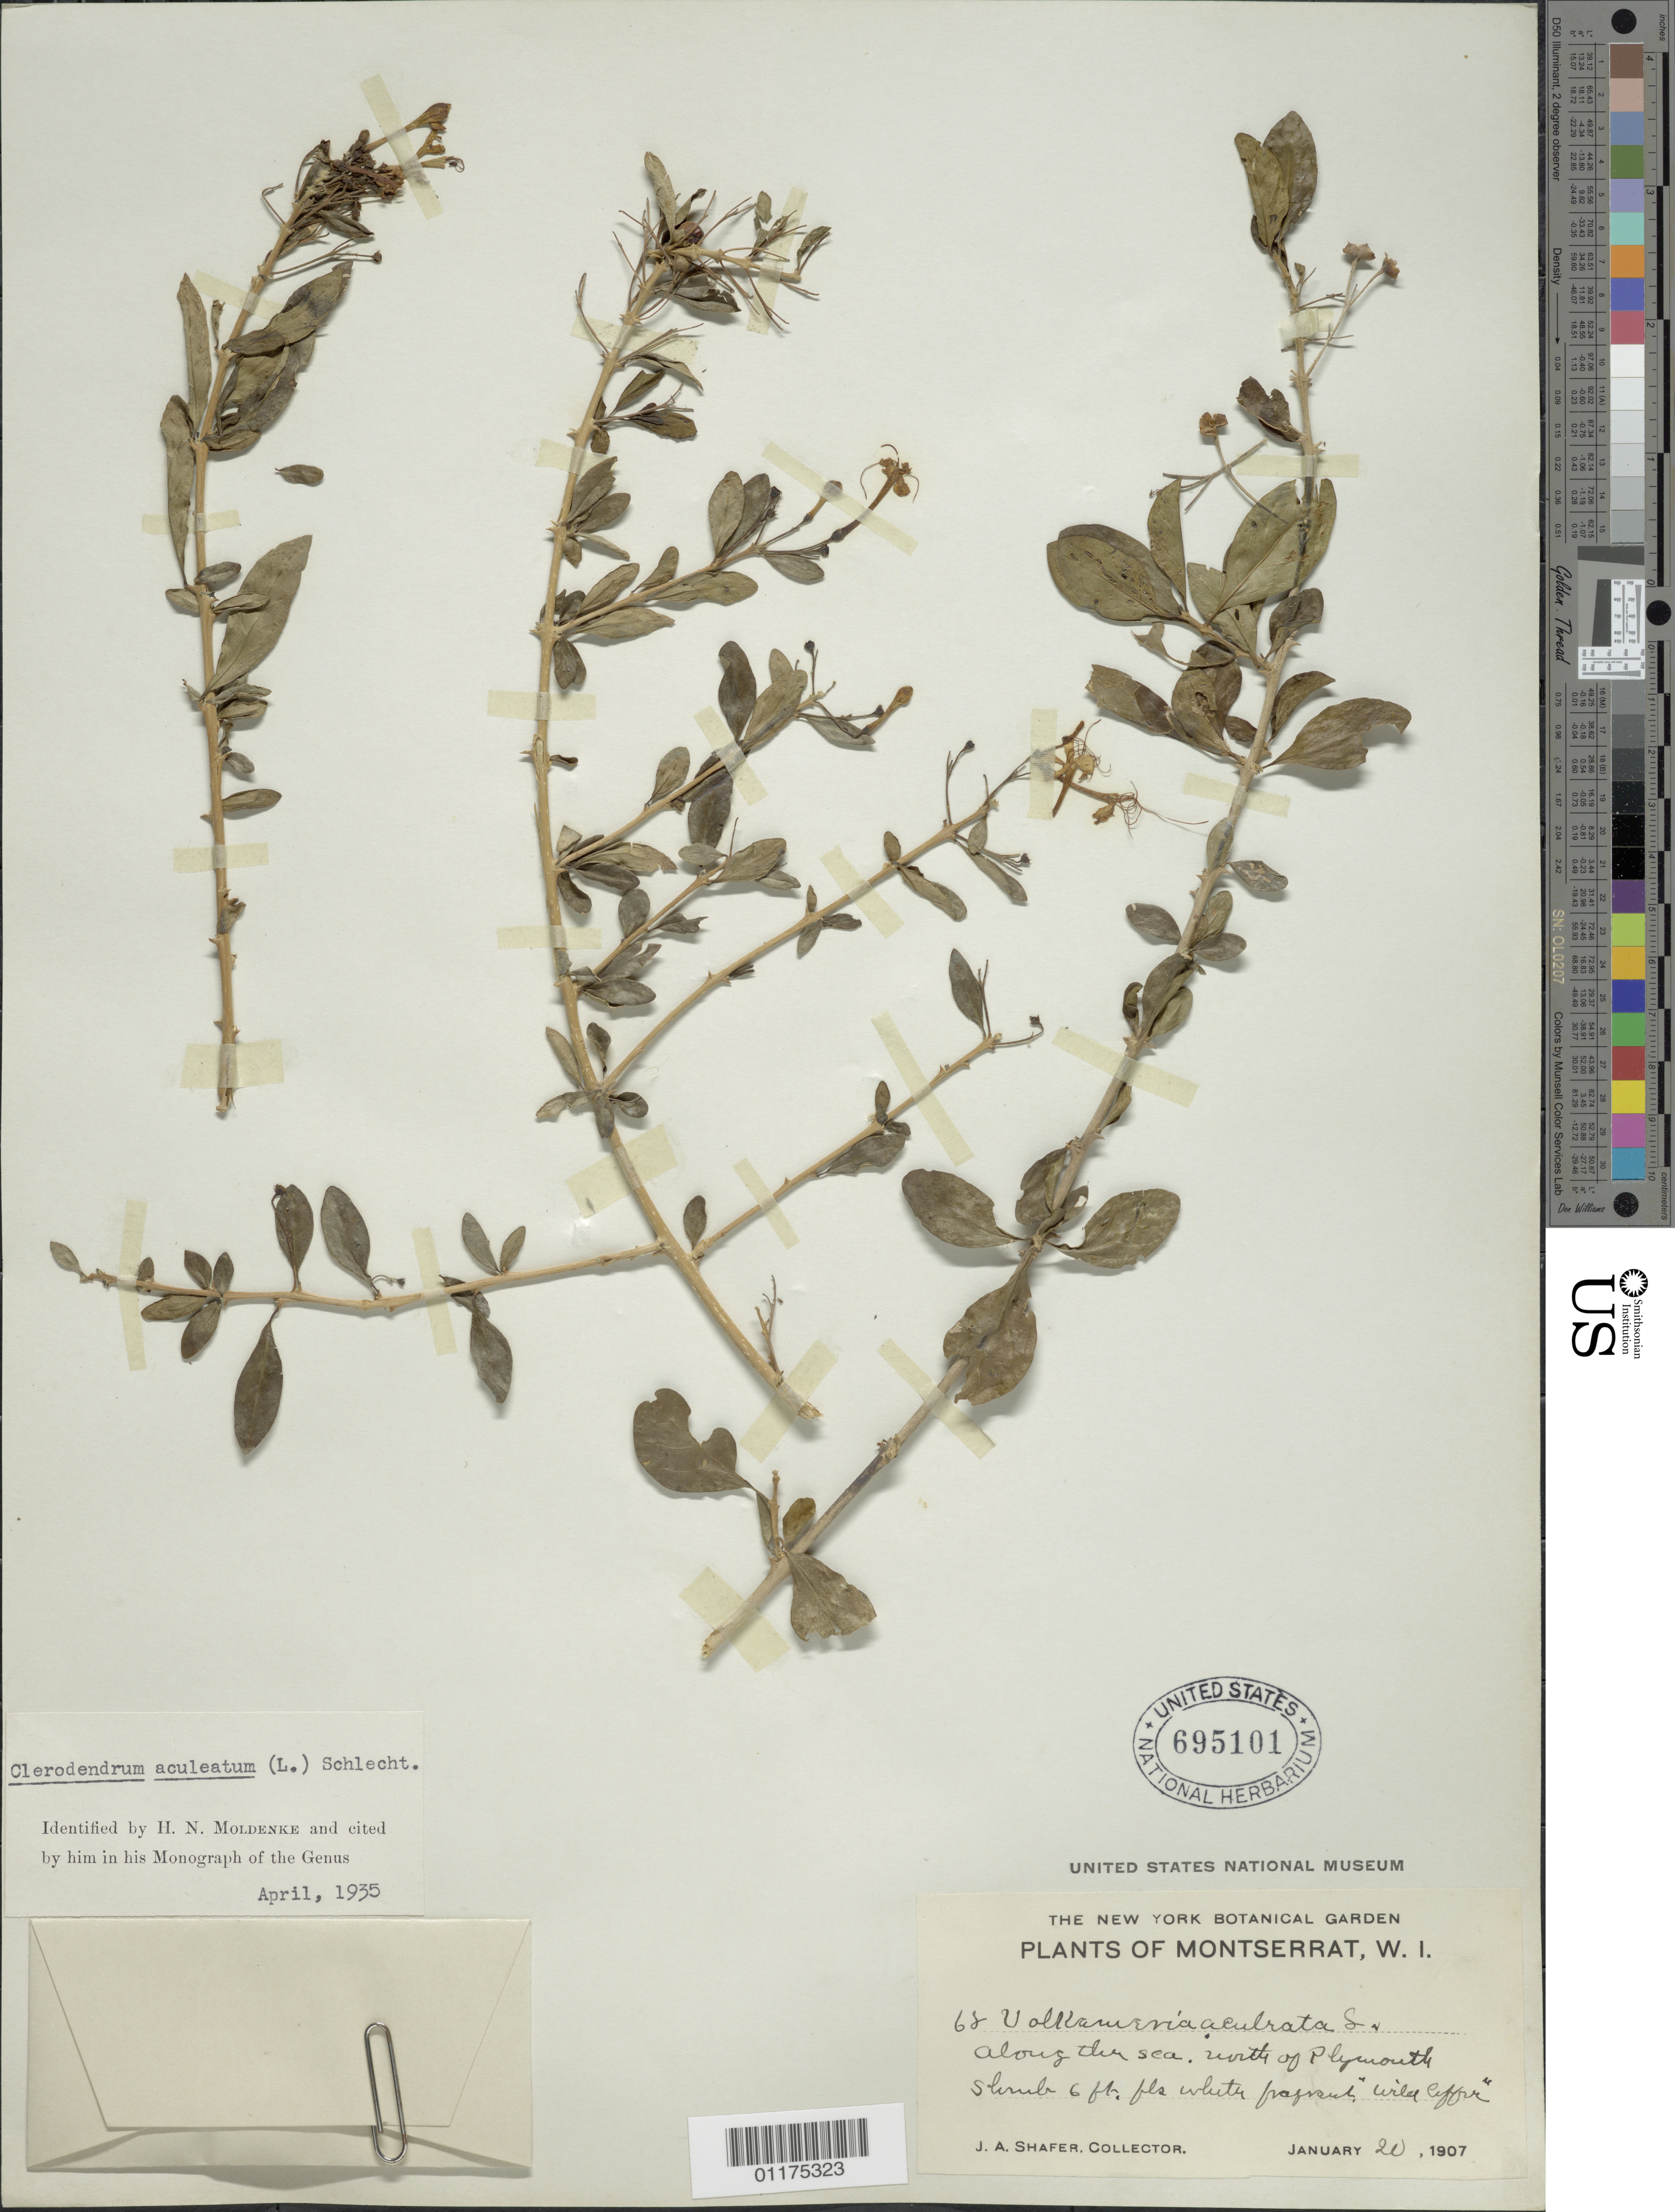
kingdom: Plantae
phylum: Tracheophyta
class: Magnoliopsida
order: Lamiales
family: Lamiaceae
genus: Clerodendrum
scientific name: Clerodendrum aculeatum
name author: (L.) Schltdl.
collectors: J. A. Shafer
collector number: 68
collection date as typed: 20 Jan 1907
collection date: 1907-01-20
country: Montserrat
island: Montserrat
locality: North of Plymouth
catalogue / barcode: US 695101